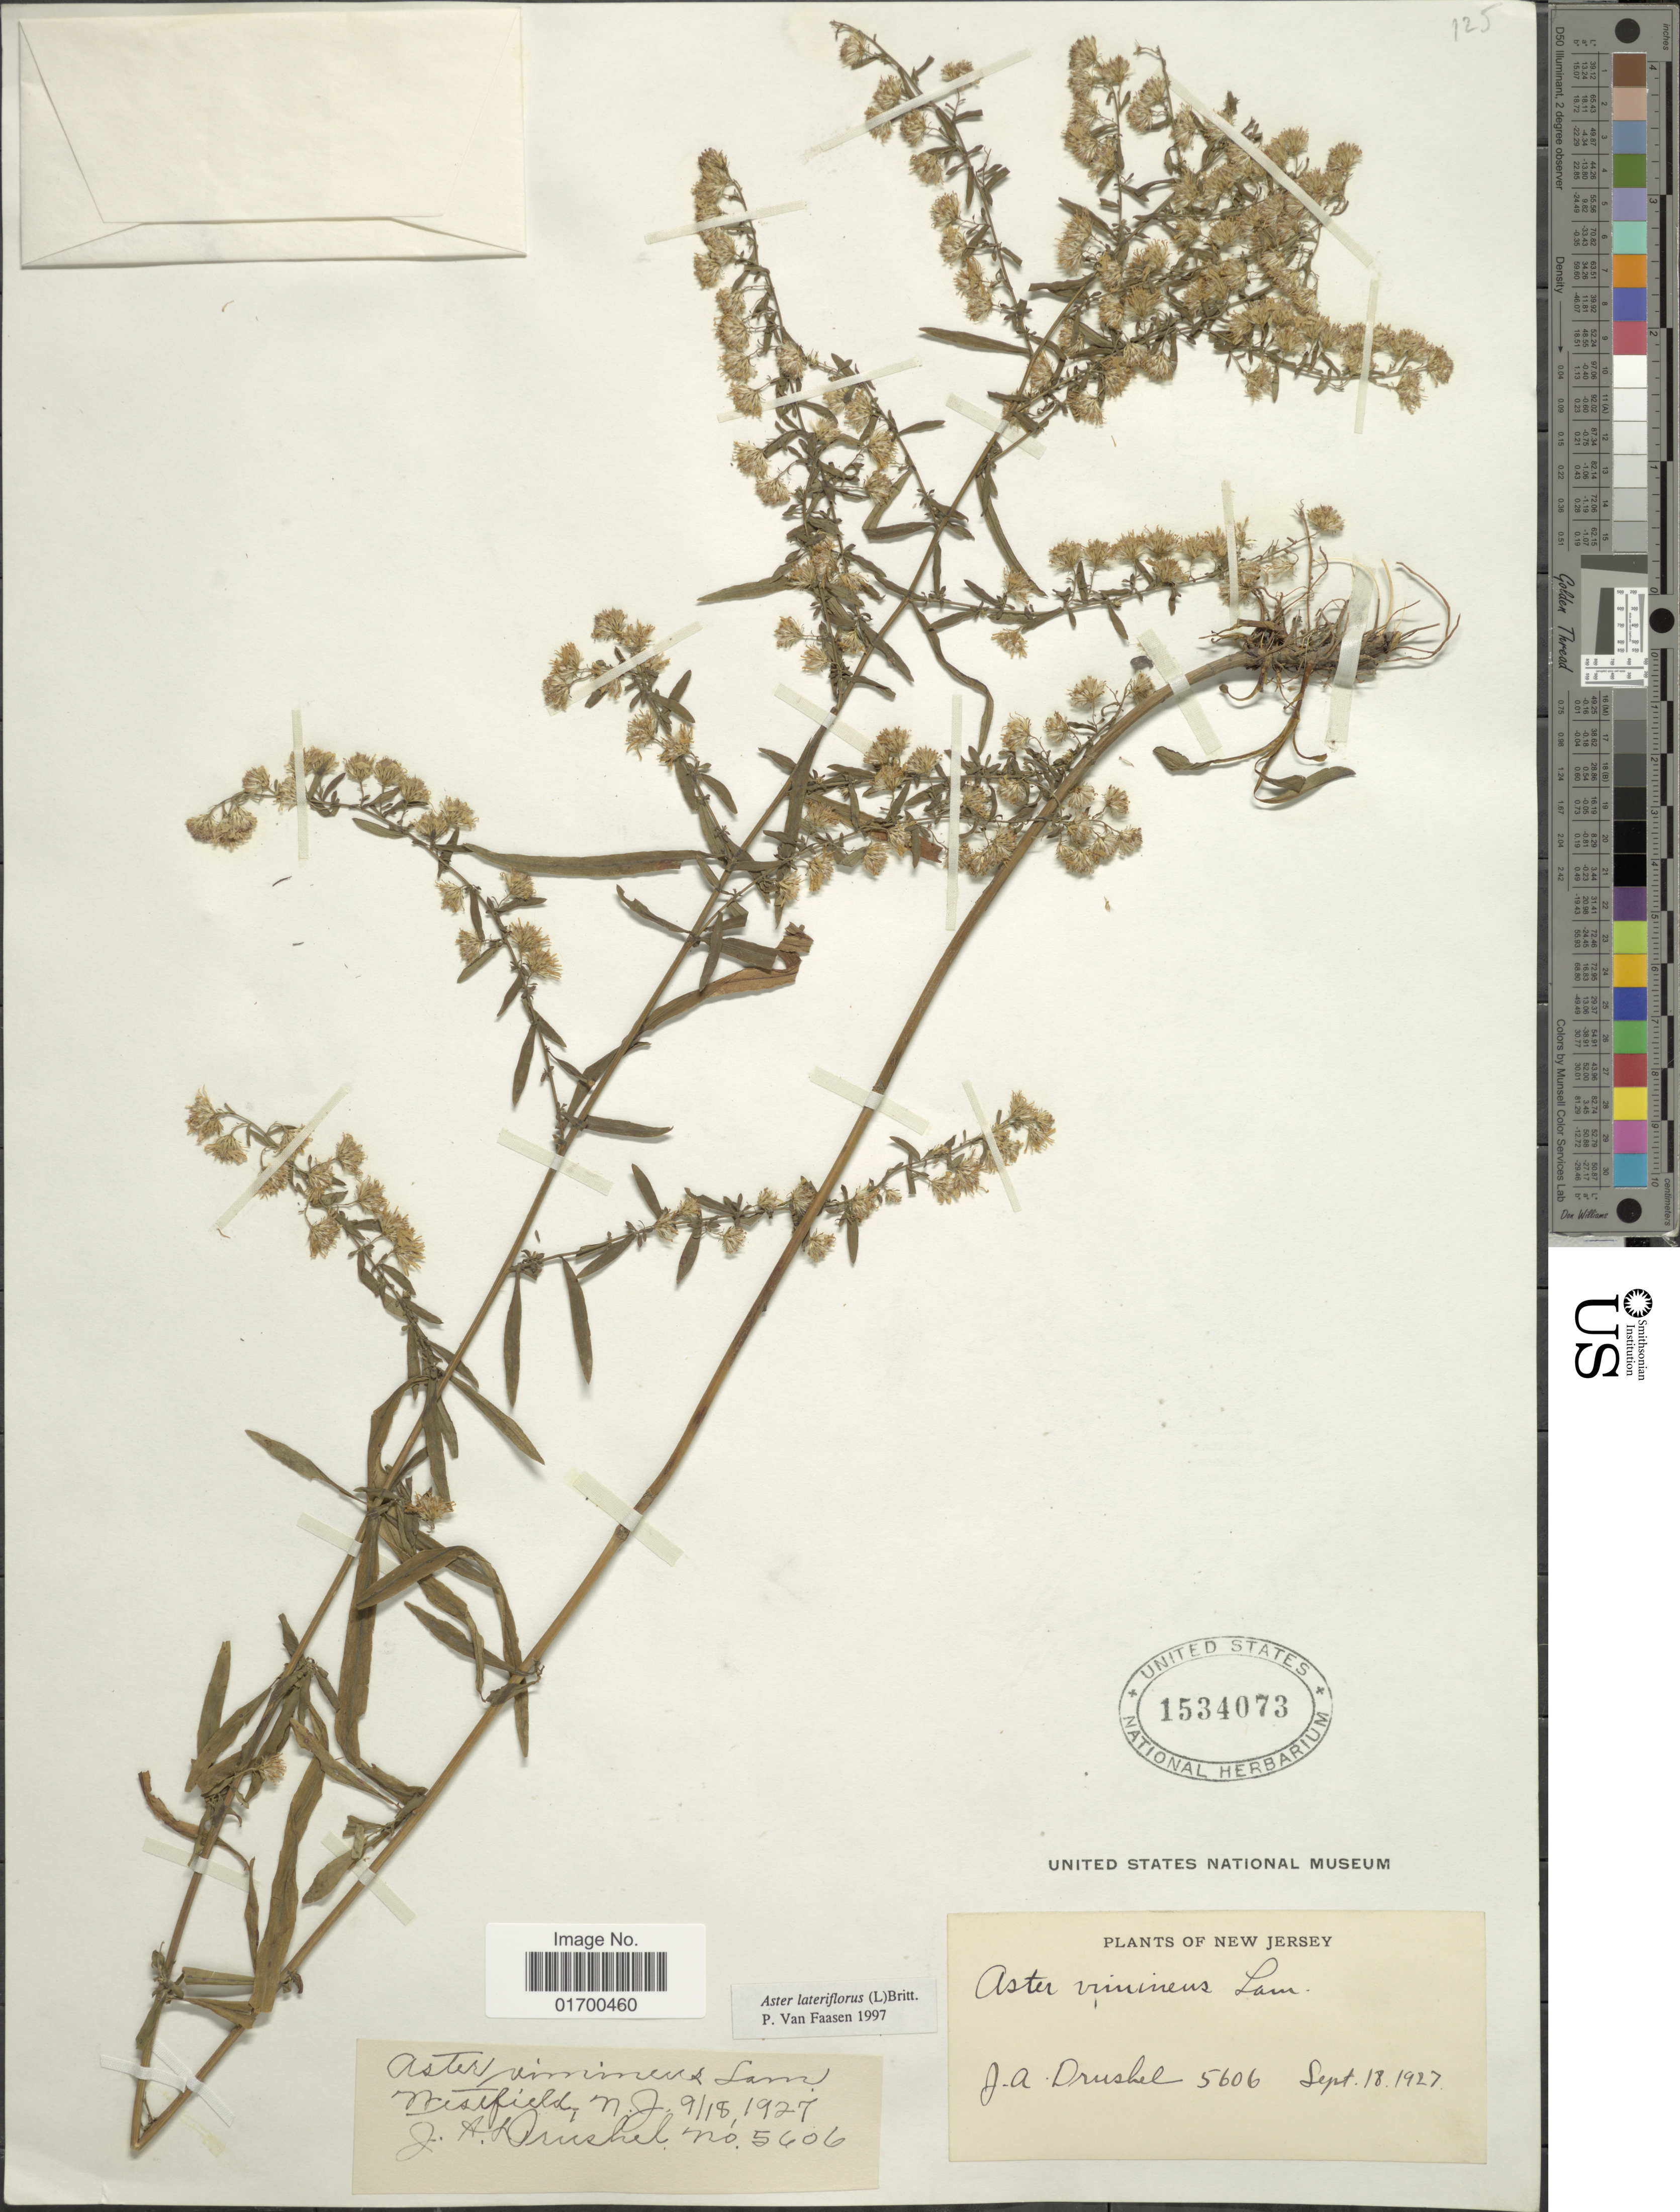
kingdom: Plantae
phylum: Tracheophyta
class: Magnoliopsida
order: Asterales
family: Asteraceae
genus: Symphyotrichum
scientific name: Symphyotrichum lateriflorum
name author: (L.) Á. Löve & D. Löve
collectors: J. A. Drushel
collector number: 5606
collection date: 1927-09-18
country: United States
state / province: New Jersey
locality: Westfield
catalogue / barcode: US 1534073